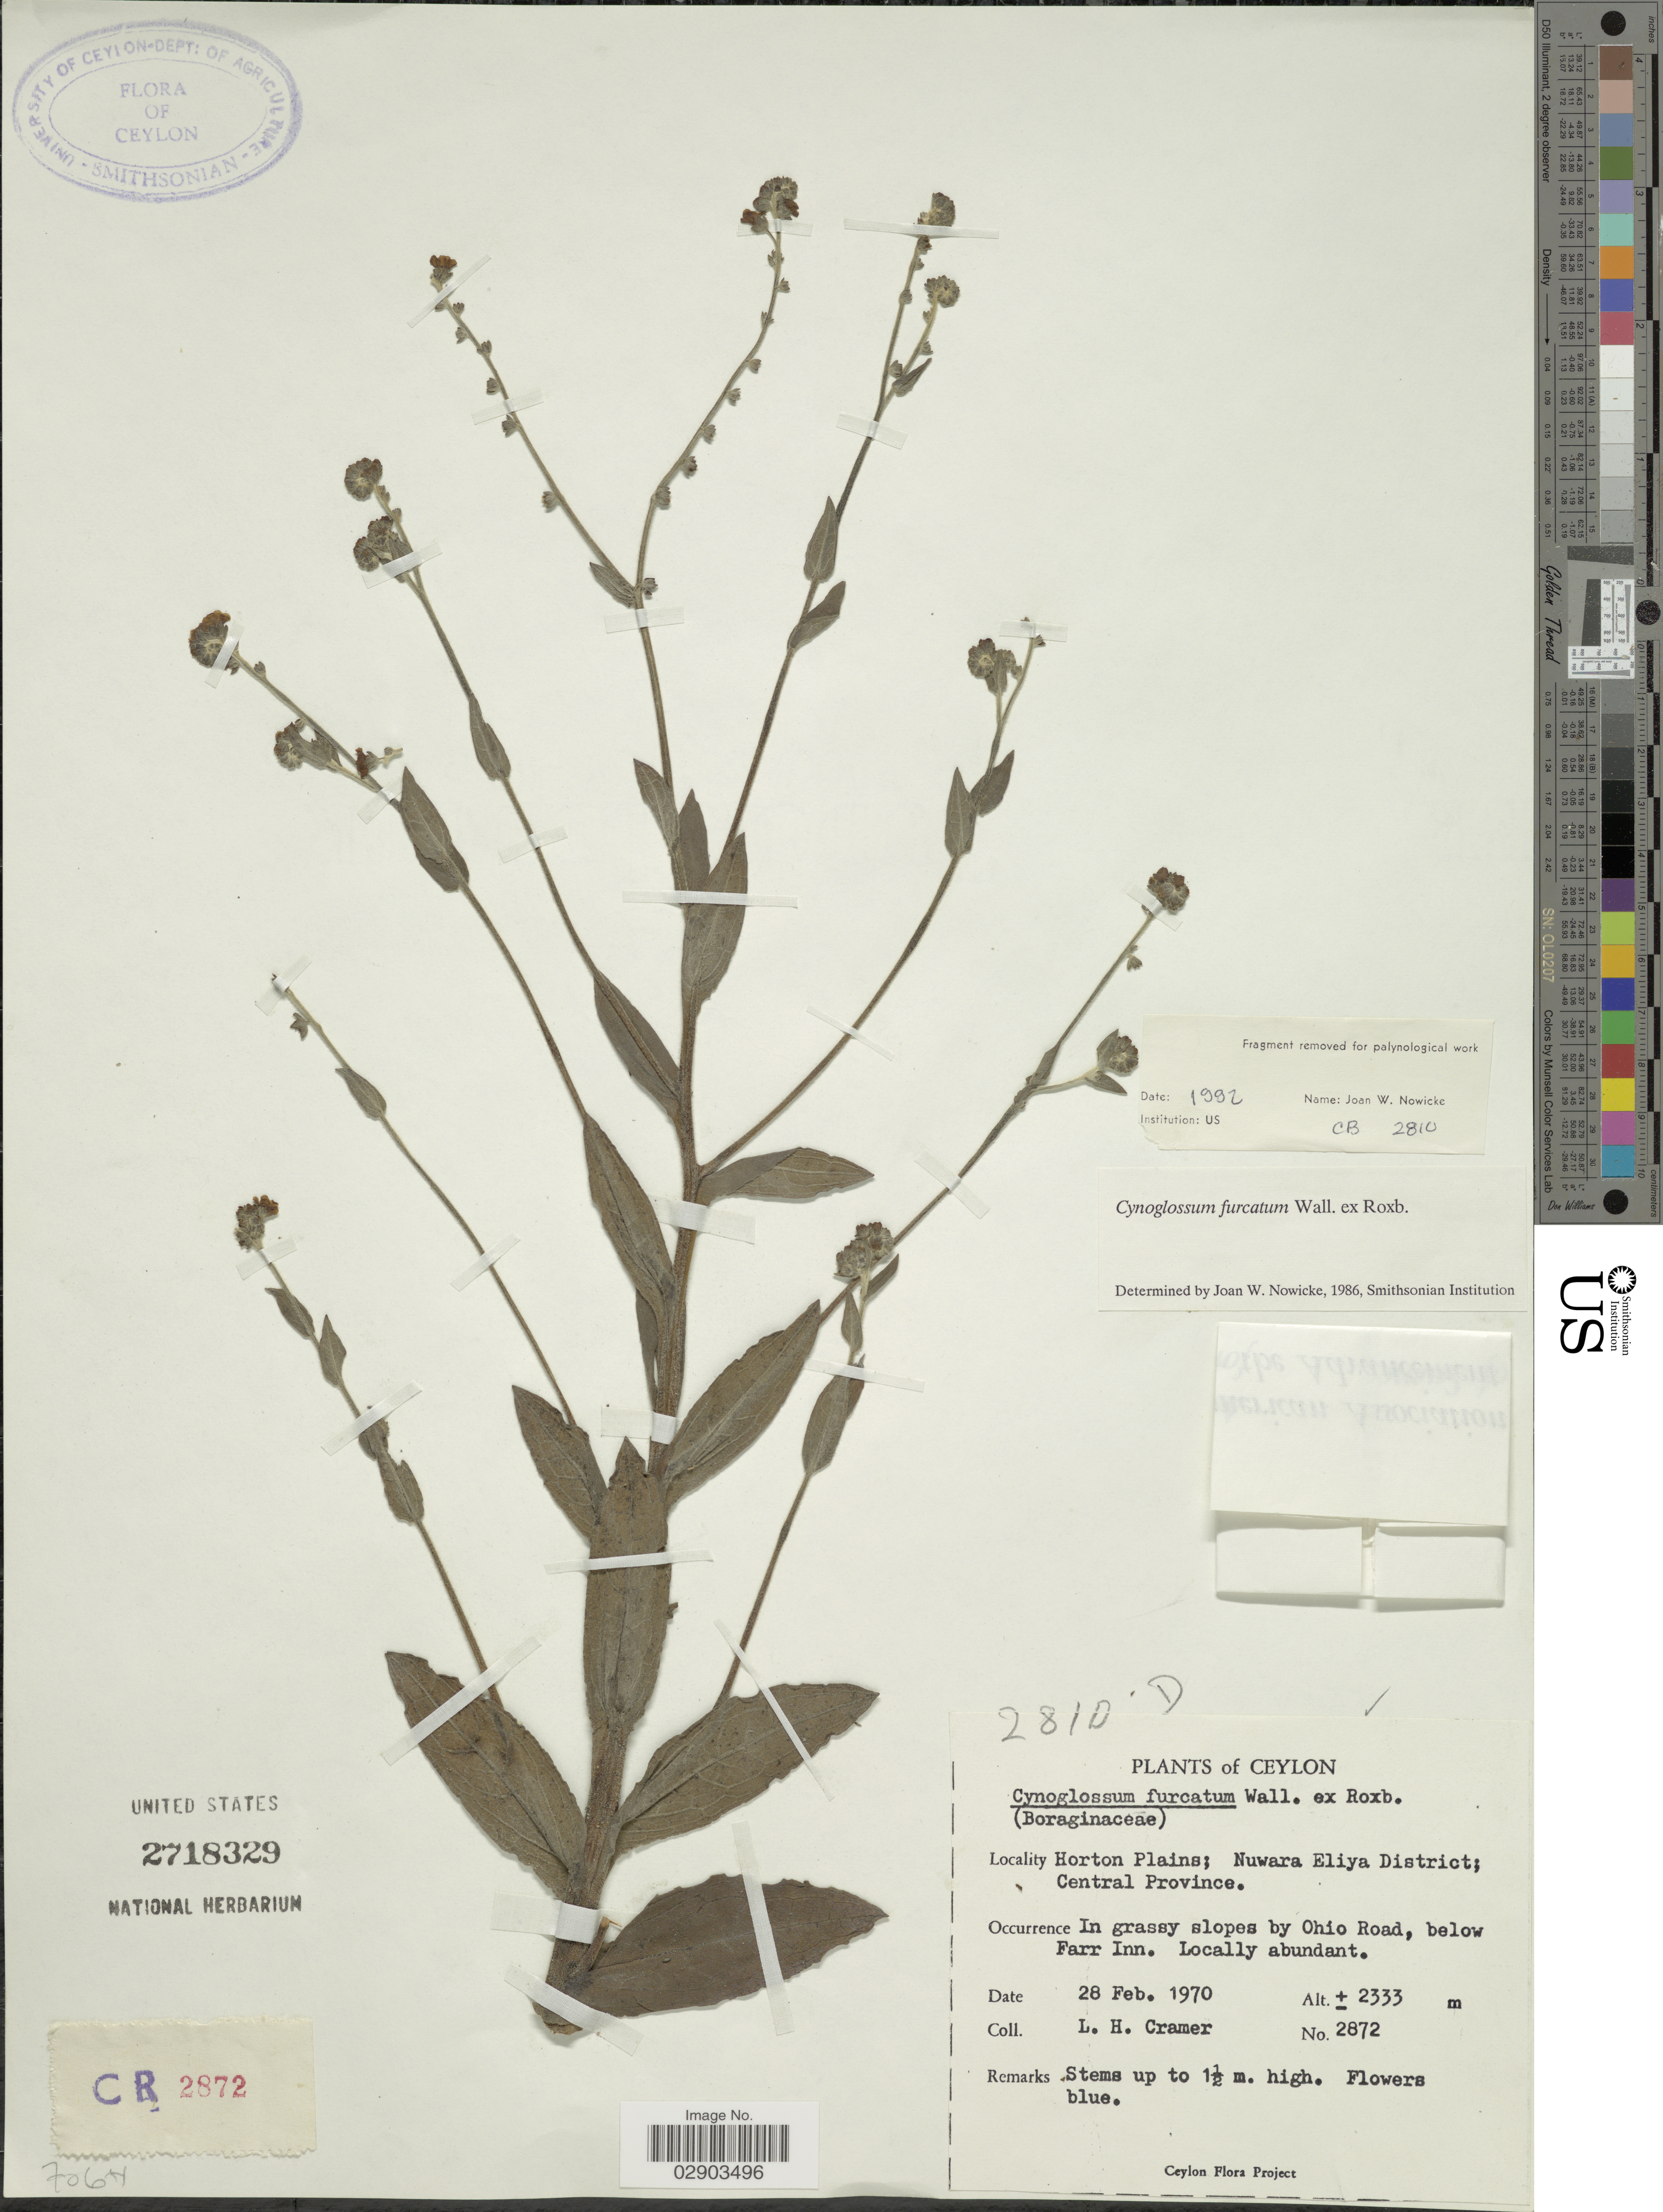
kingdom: Plantae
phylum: Tracheophyta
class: Magnoliopsida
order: Boraginales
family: Boraginaceae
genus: Cynoglossum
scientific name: Cynoglossum furcatum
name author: Wall.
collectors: L. H. Cramer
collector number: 2872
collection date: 1970-02-28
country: Sri Lanka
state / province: Central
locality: Ceylon. Horton Plains; Nuwara Eliya District; Central Province.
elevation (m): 2333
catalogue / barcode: US 2718329